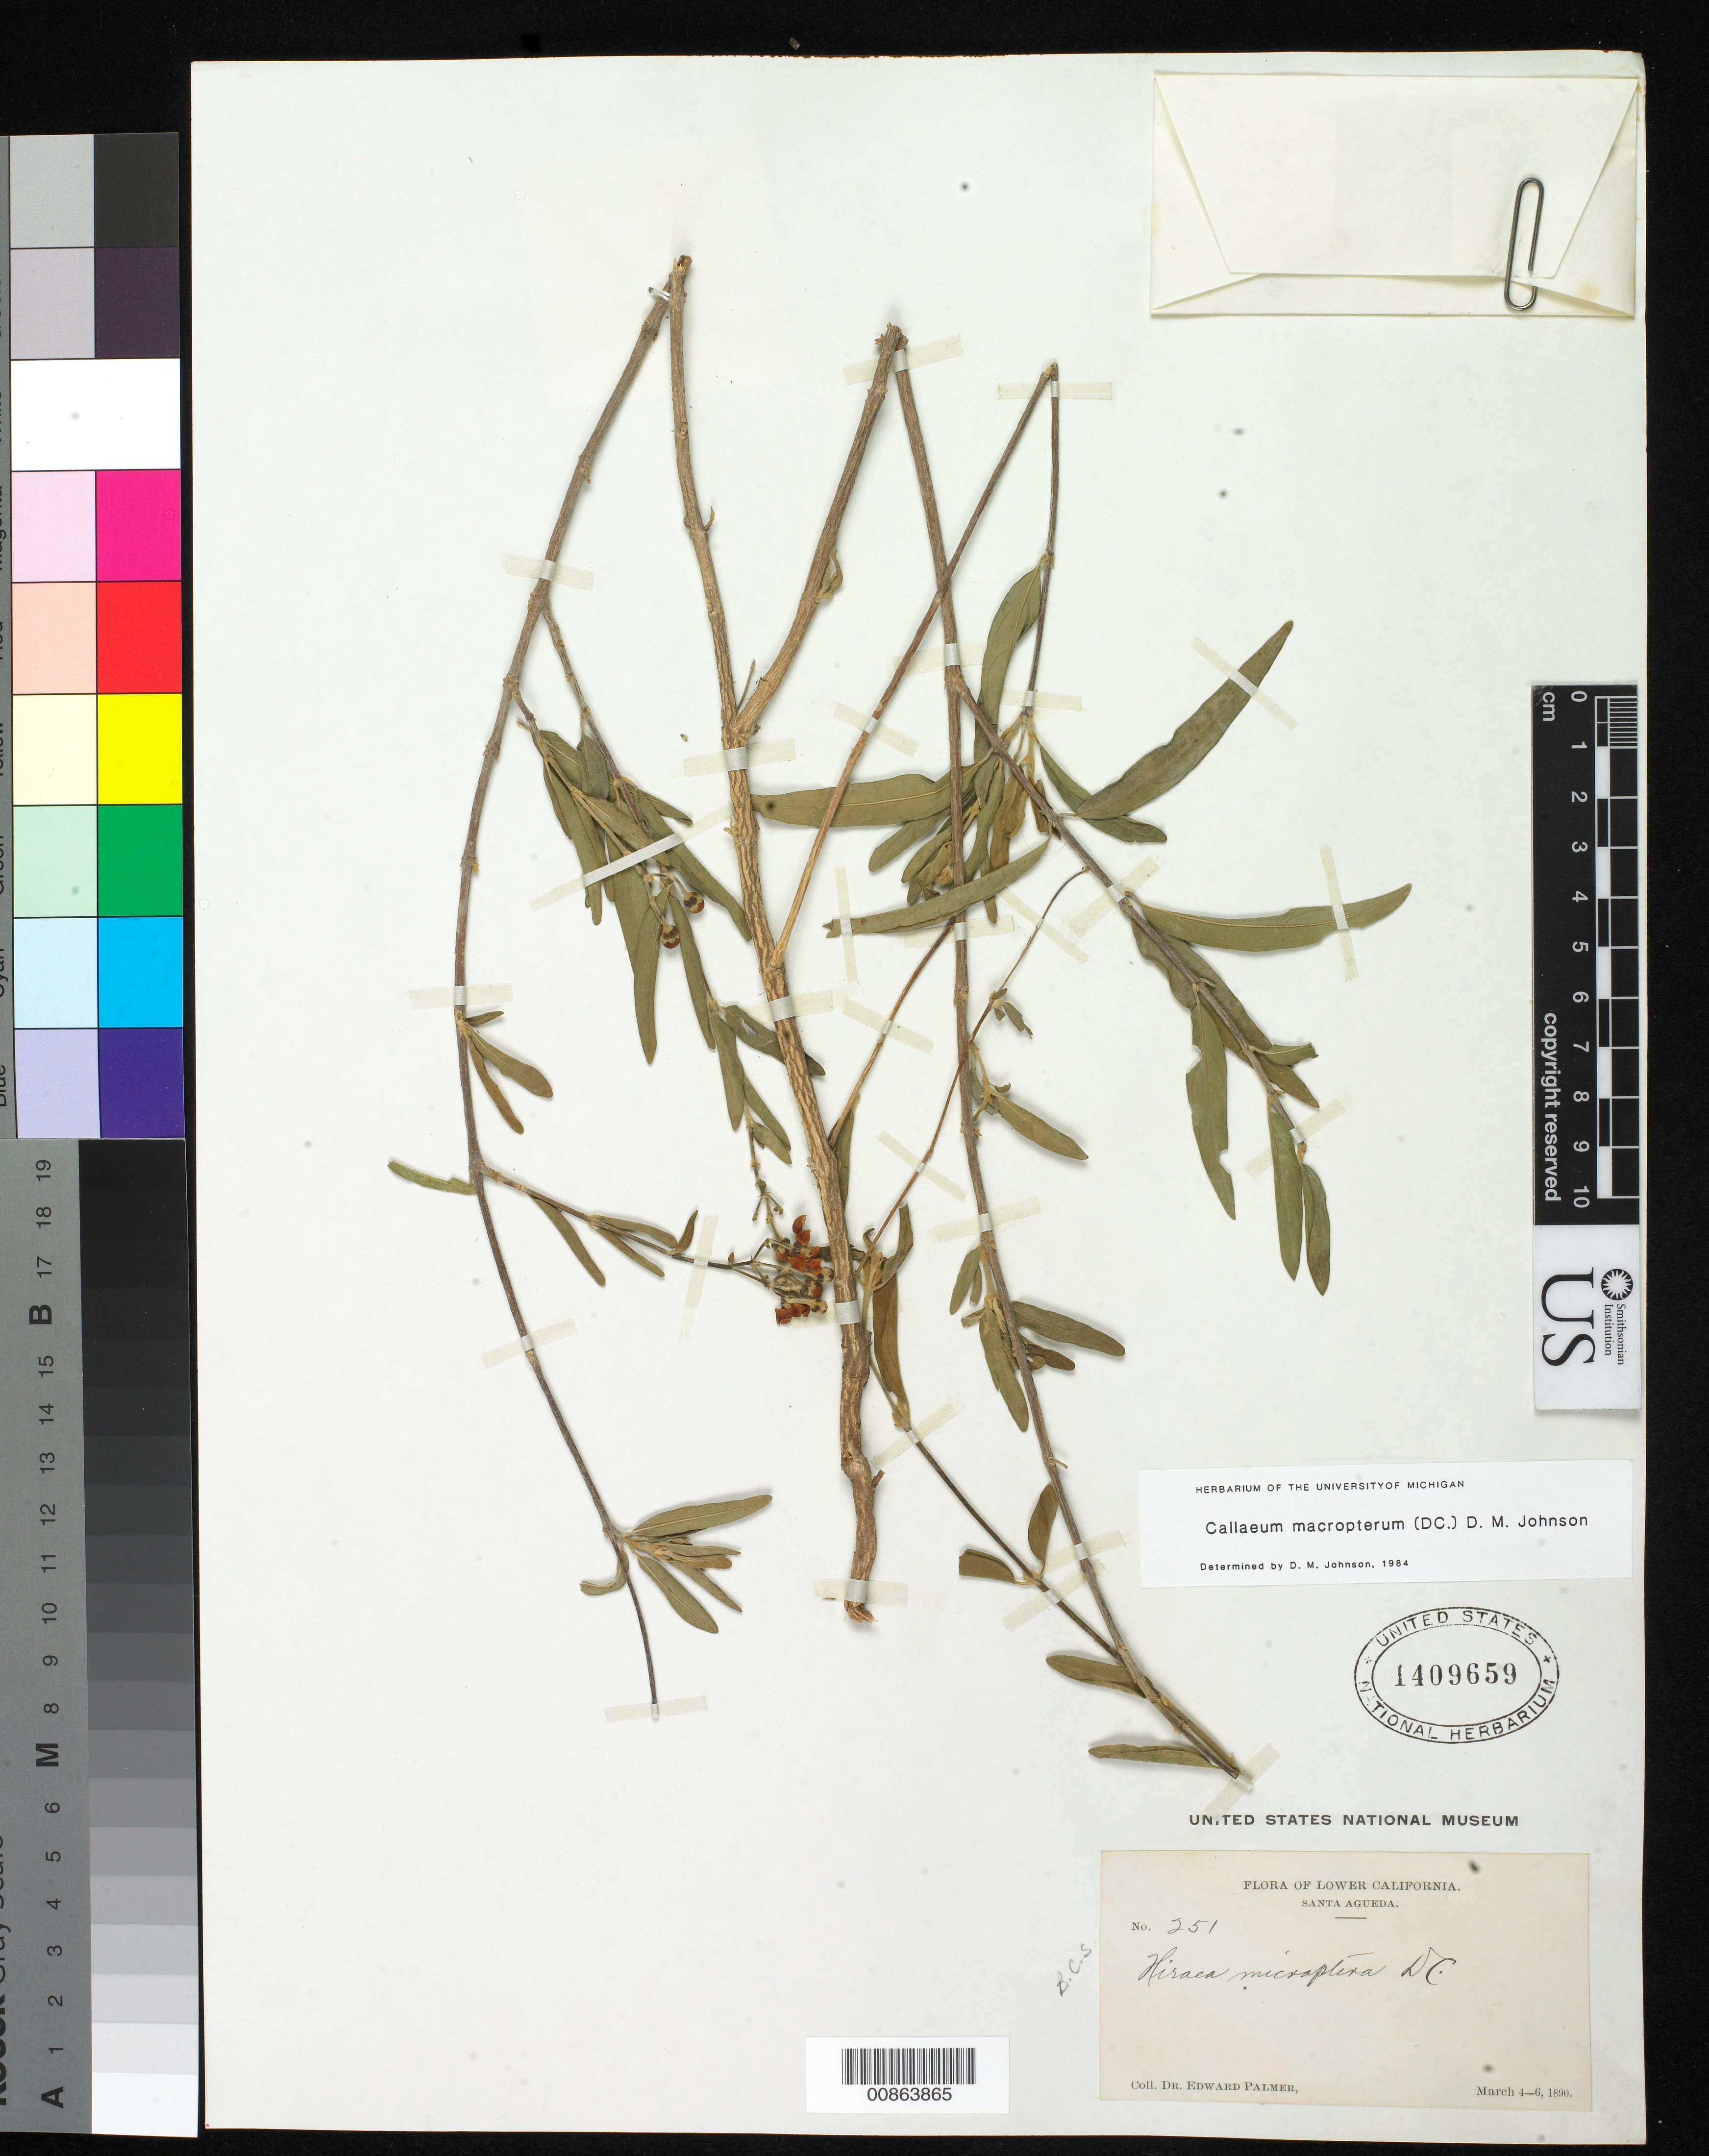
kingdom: Plantae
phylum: Tracheophyta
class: Magnoliopsida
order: Malpighiales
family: Malpighiaceae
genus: Callaeum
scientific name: Callaeum macropterum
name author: (Moc. & Sessé ex DC.) D.M. Johnson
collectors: E. Palmer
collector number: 251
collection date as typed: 04 Mar 1890 to 06 Mar 1890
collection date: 1890-03-04/1890-03-06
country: Mexico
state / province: Baja California Sur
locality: Santa Agueda, Baja California Sur.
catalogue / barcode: US 1409659